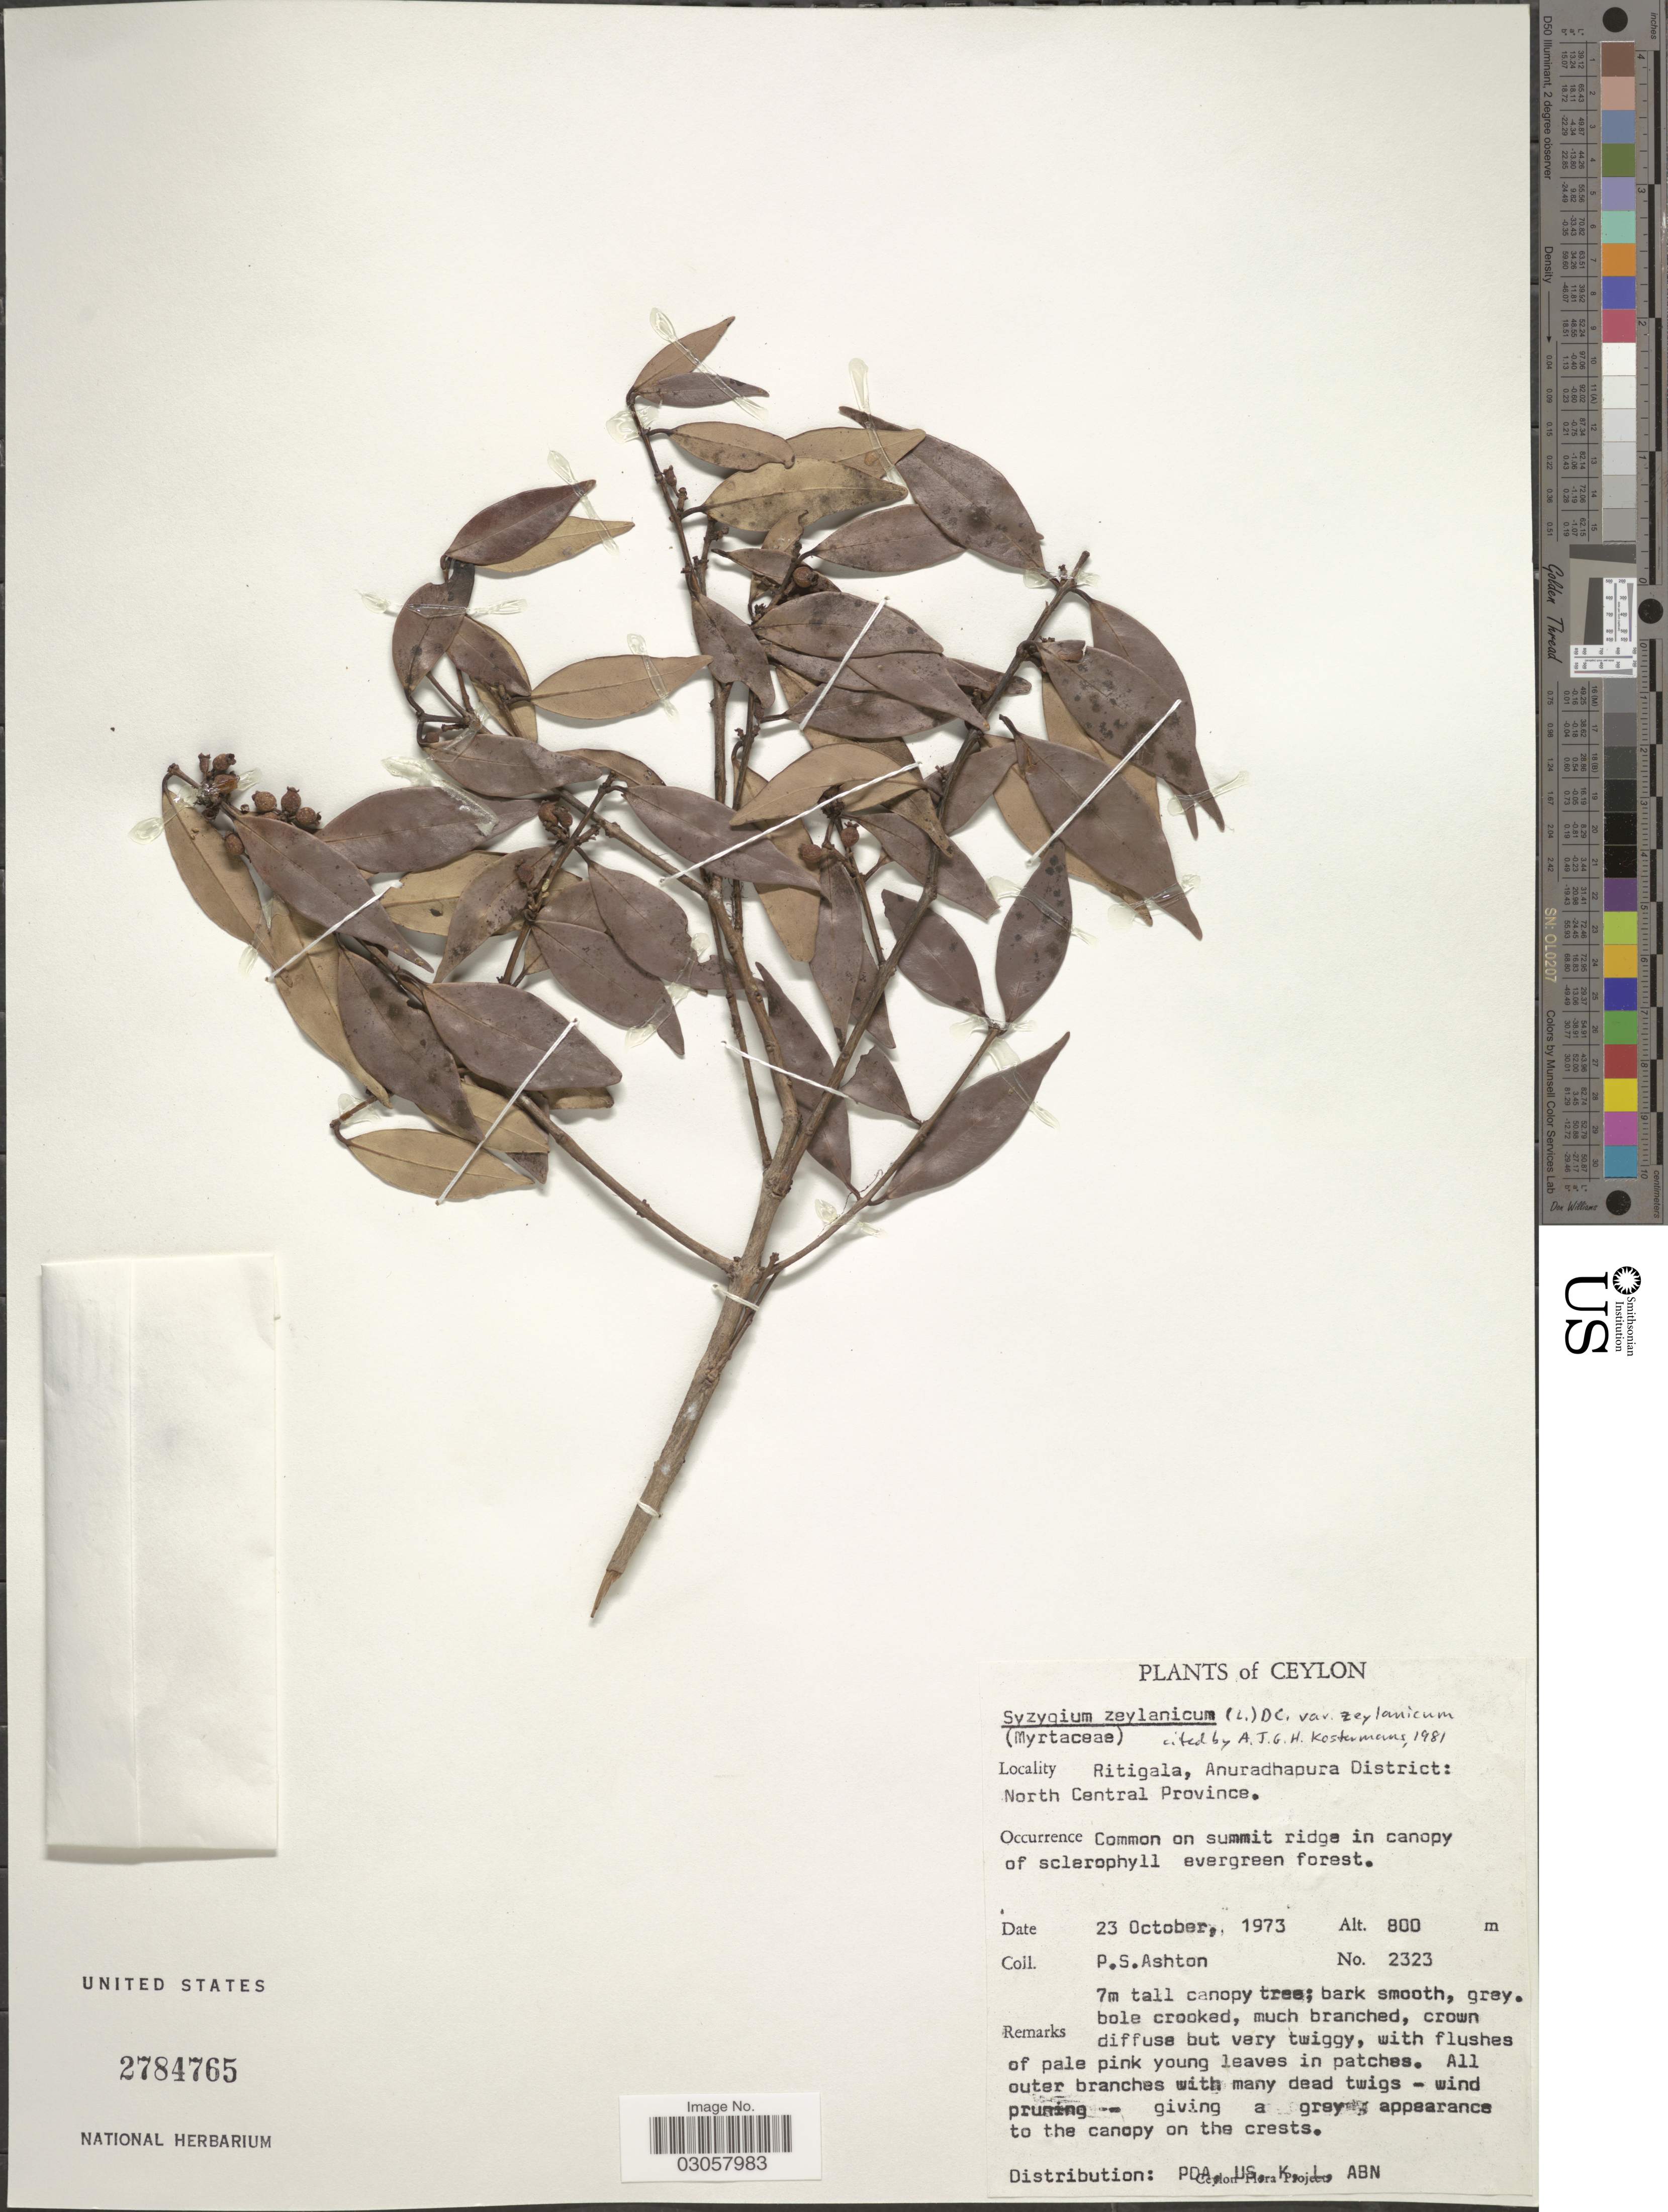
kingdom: Plantae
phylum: Tracheophyta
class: Magnoliopsida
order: Myrtales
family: Myrtaceae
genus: Syzygium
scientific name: Syzygium zeylanicum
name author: (L.) DC.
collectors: P. S. Ashton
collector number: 2323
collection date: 1973-10-23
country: Sri Lanka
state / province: North Central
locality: Ceylon. Ritigala, Anuradhapura District.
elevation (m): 800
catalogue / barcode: US 2784765